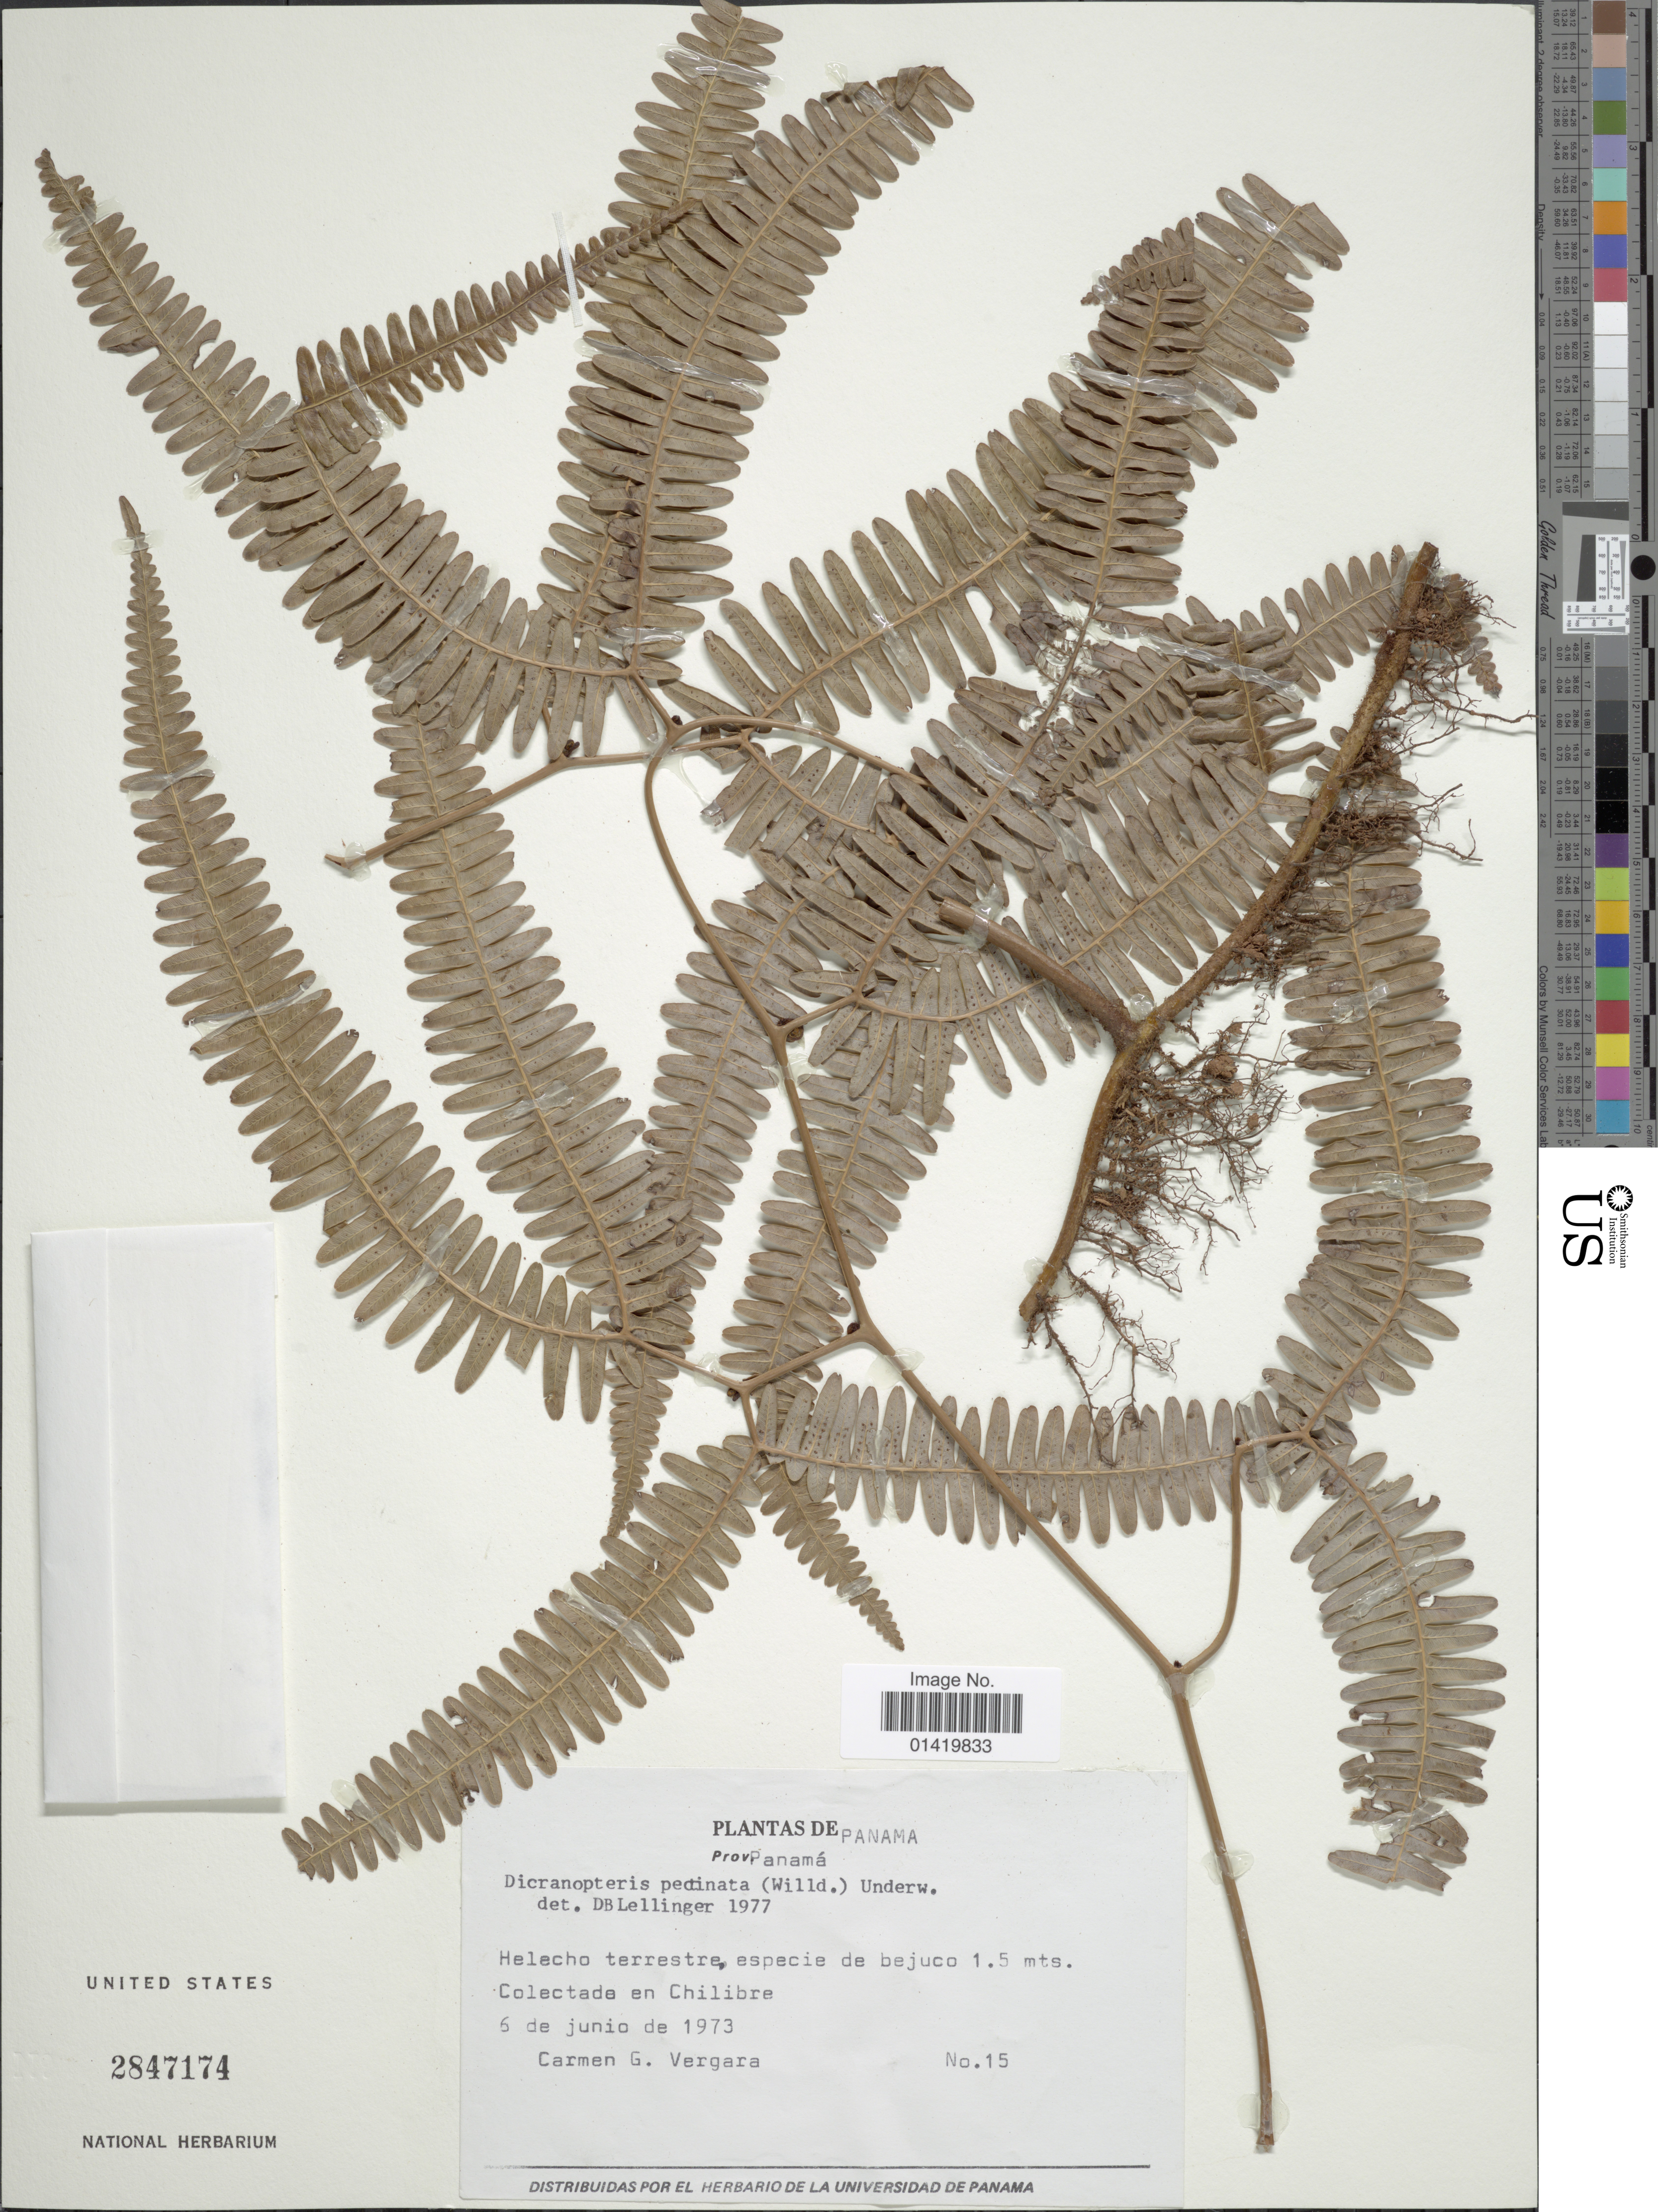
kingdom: Plantae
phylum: Tracheophyta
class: Polypodiopsida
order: Gleicheniales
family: Gleicheniaceae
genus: Gleichenella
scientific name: Gleichenella pectinata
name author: (Willd.) Ching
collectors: C. Vergara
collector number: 15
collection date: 1973-06-06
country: Panama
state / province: Panamá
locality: Helecho terrestre, especie de bejuco 1.5 mts. Colectada en Chilibre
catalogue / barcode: US 2847174